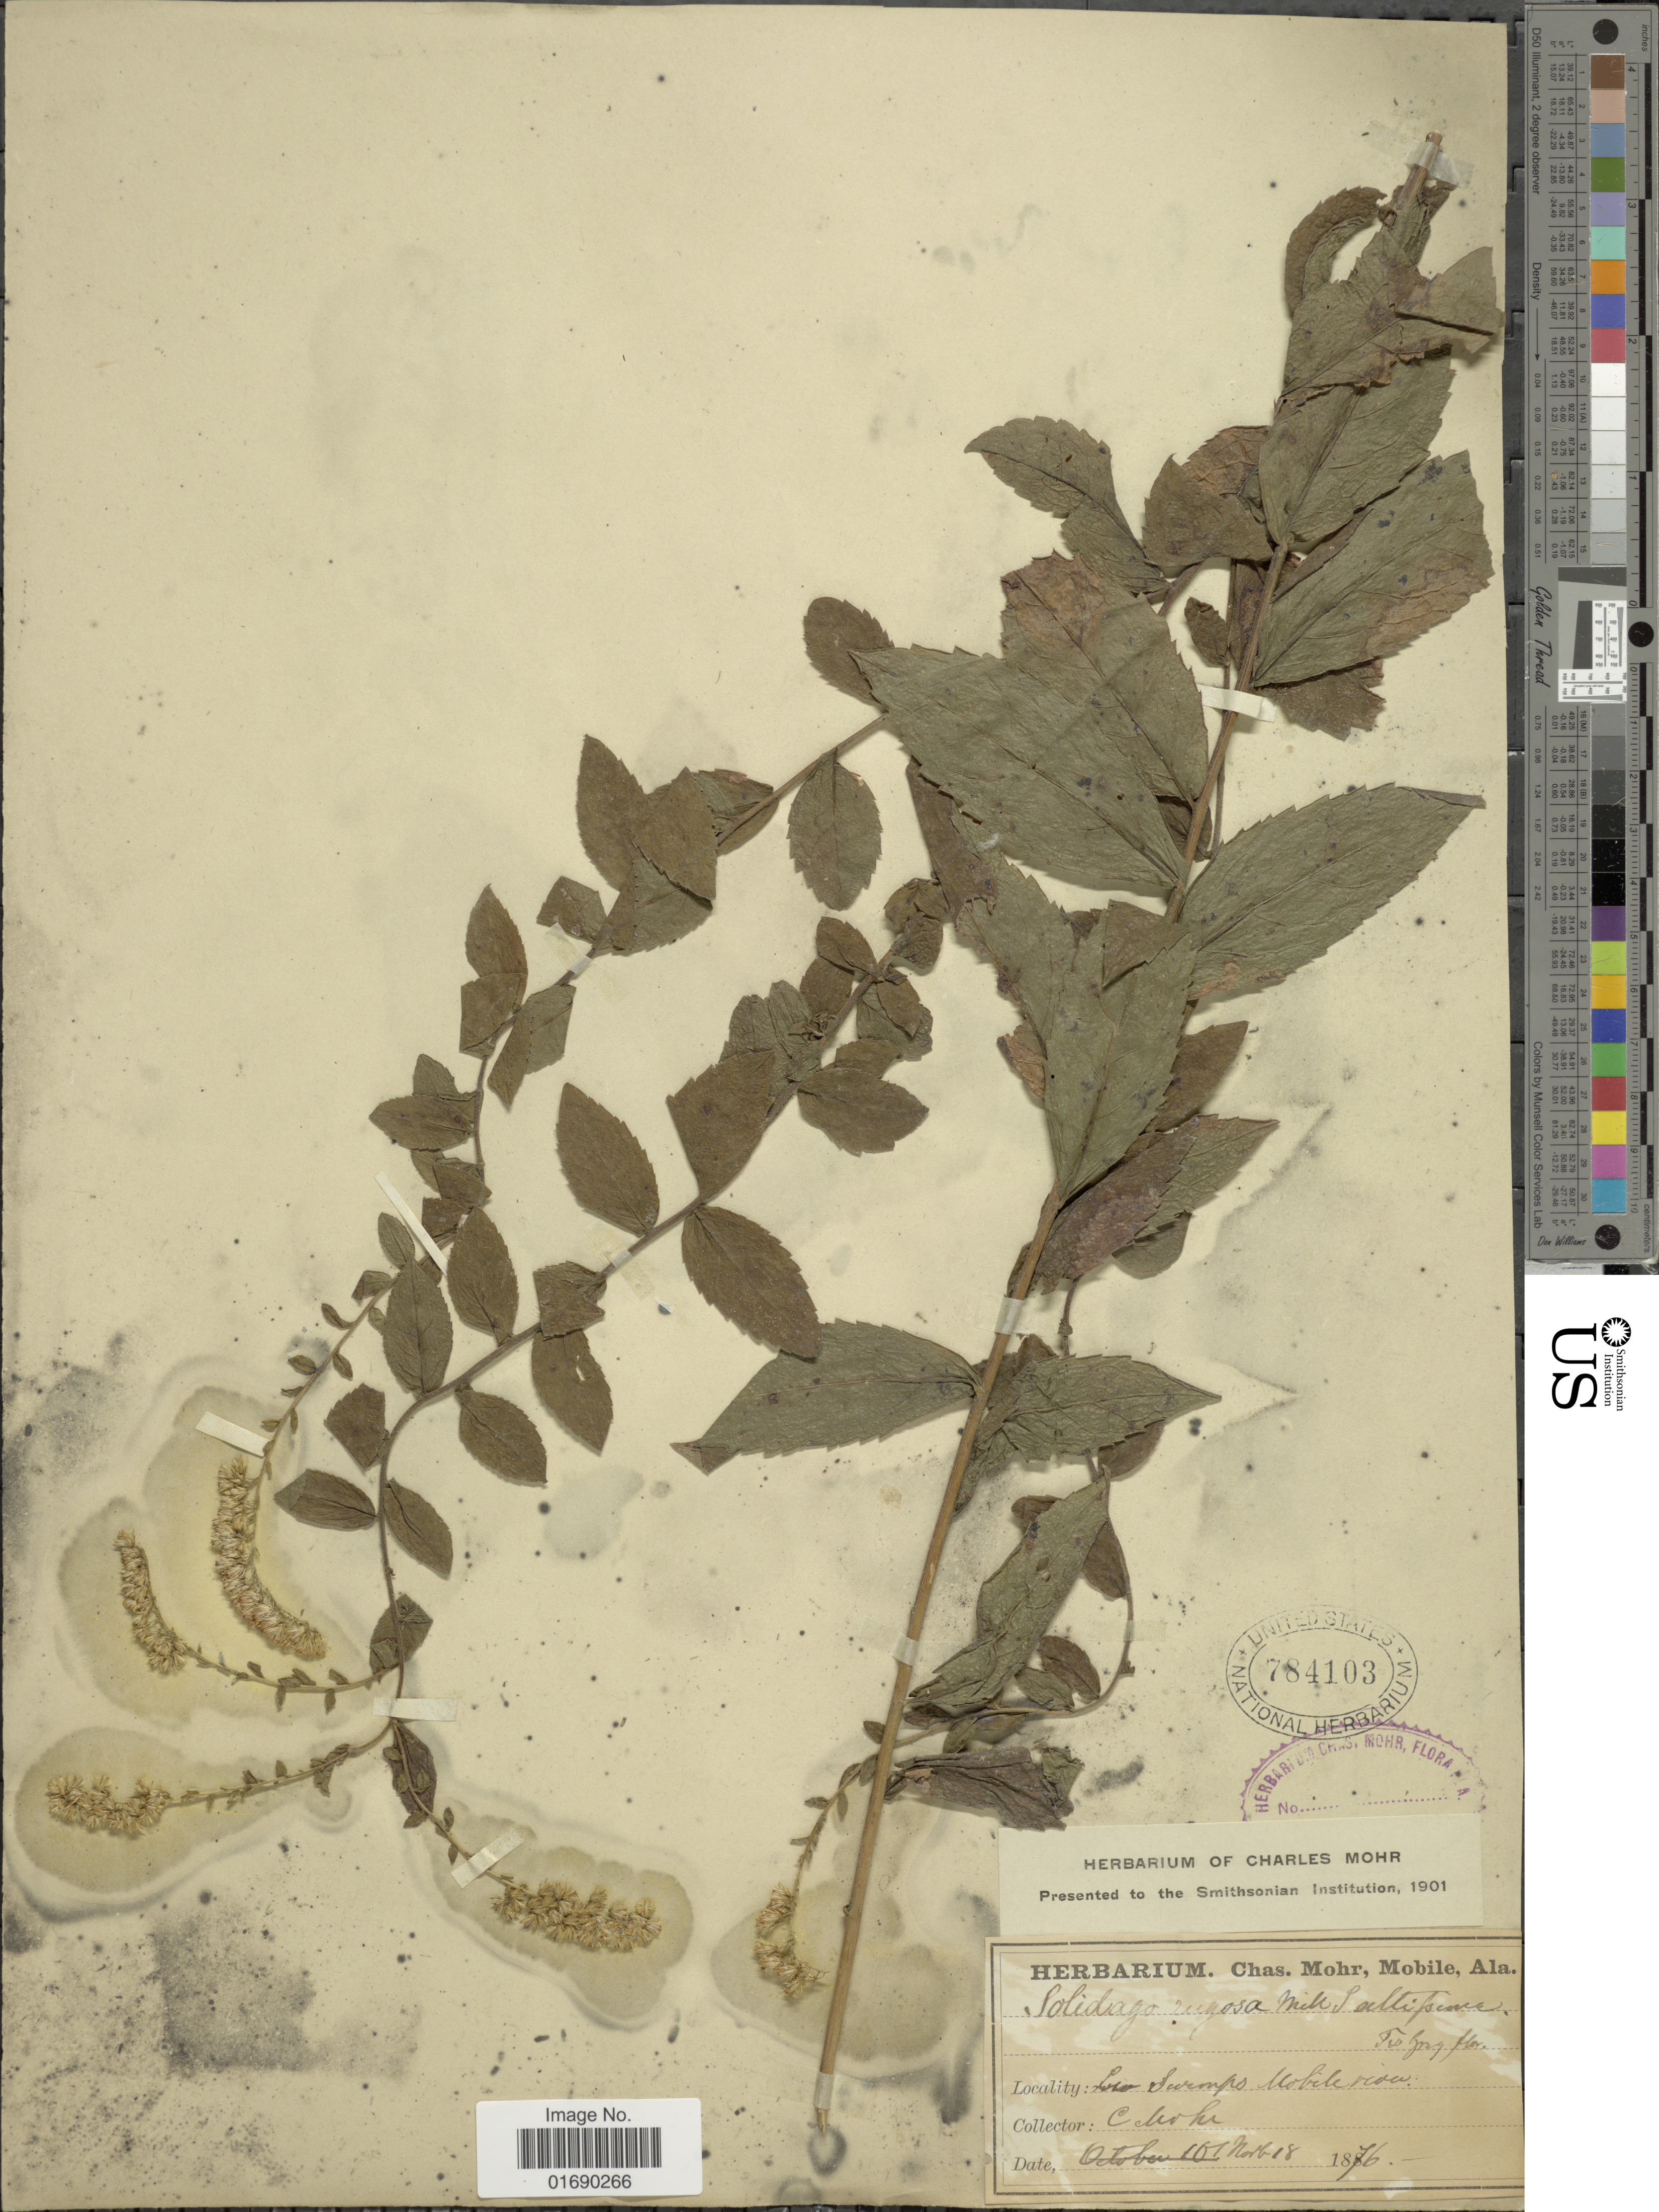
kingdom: Plantae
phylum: Tracheophyta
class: Magnoliopsida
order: Asterales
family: Asteraceae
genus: Solidago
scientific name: Solidago rugosa var. celtidifolia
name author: (Small) Fernald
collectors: Mohr, C. T. (herbarium)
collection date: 1876-11-18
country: United States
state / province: Alabama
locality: Swamp Mobile river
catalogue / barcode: US 784103